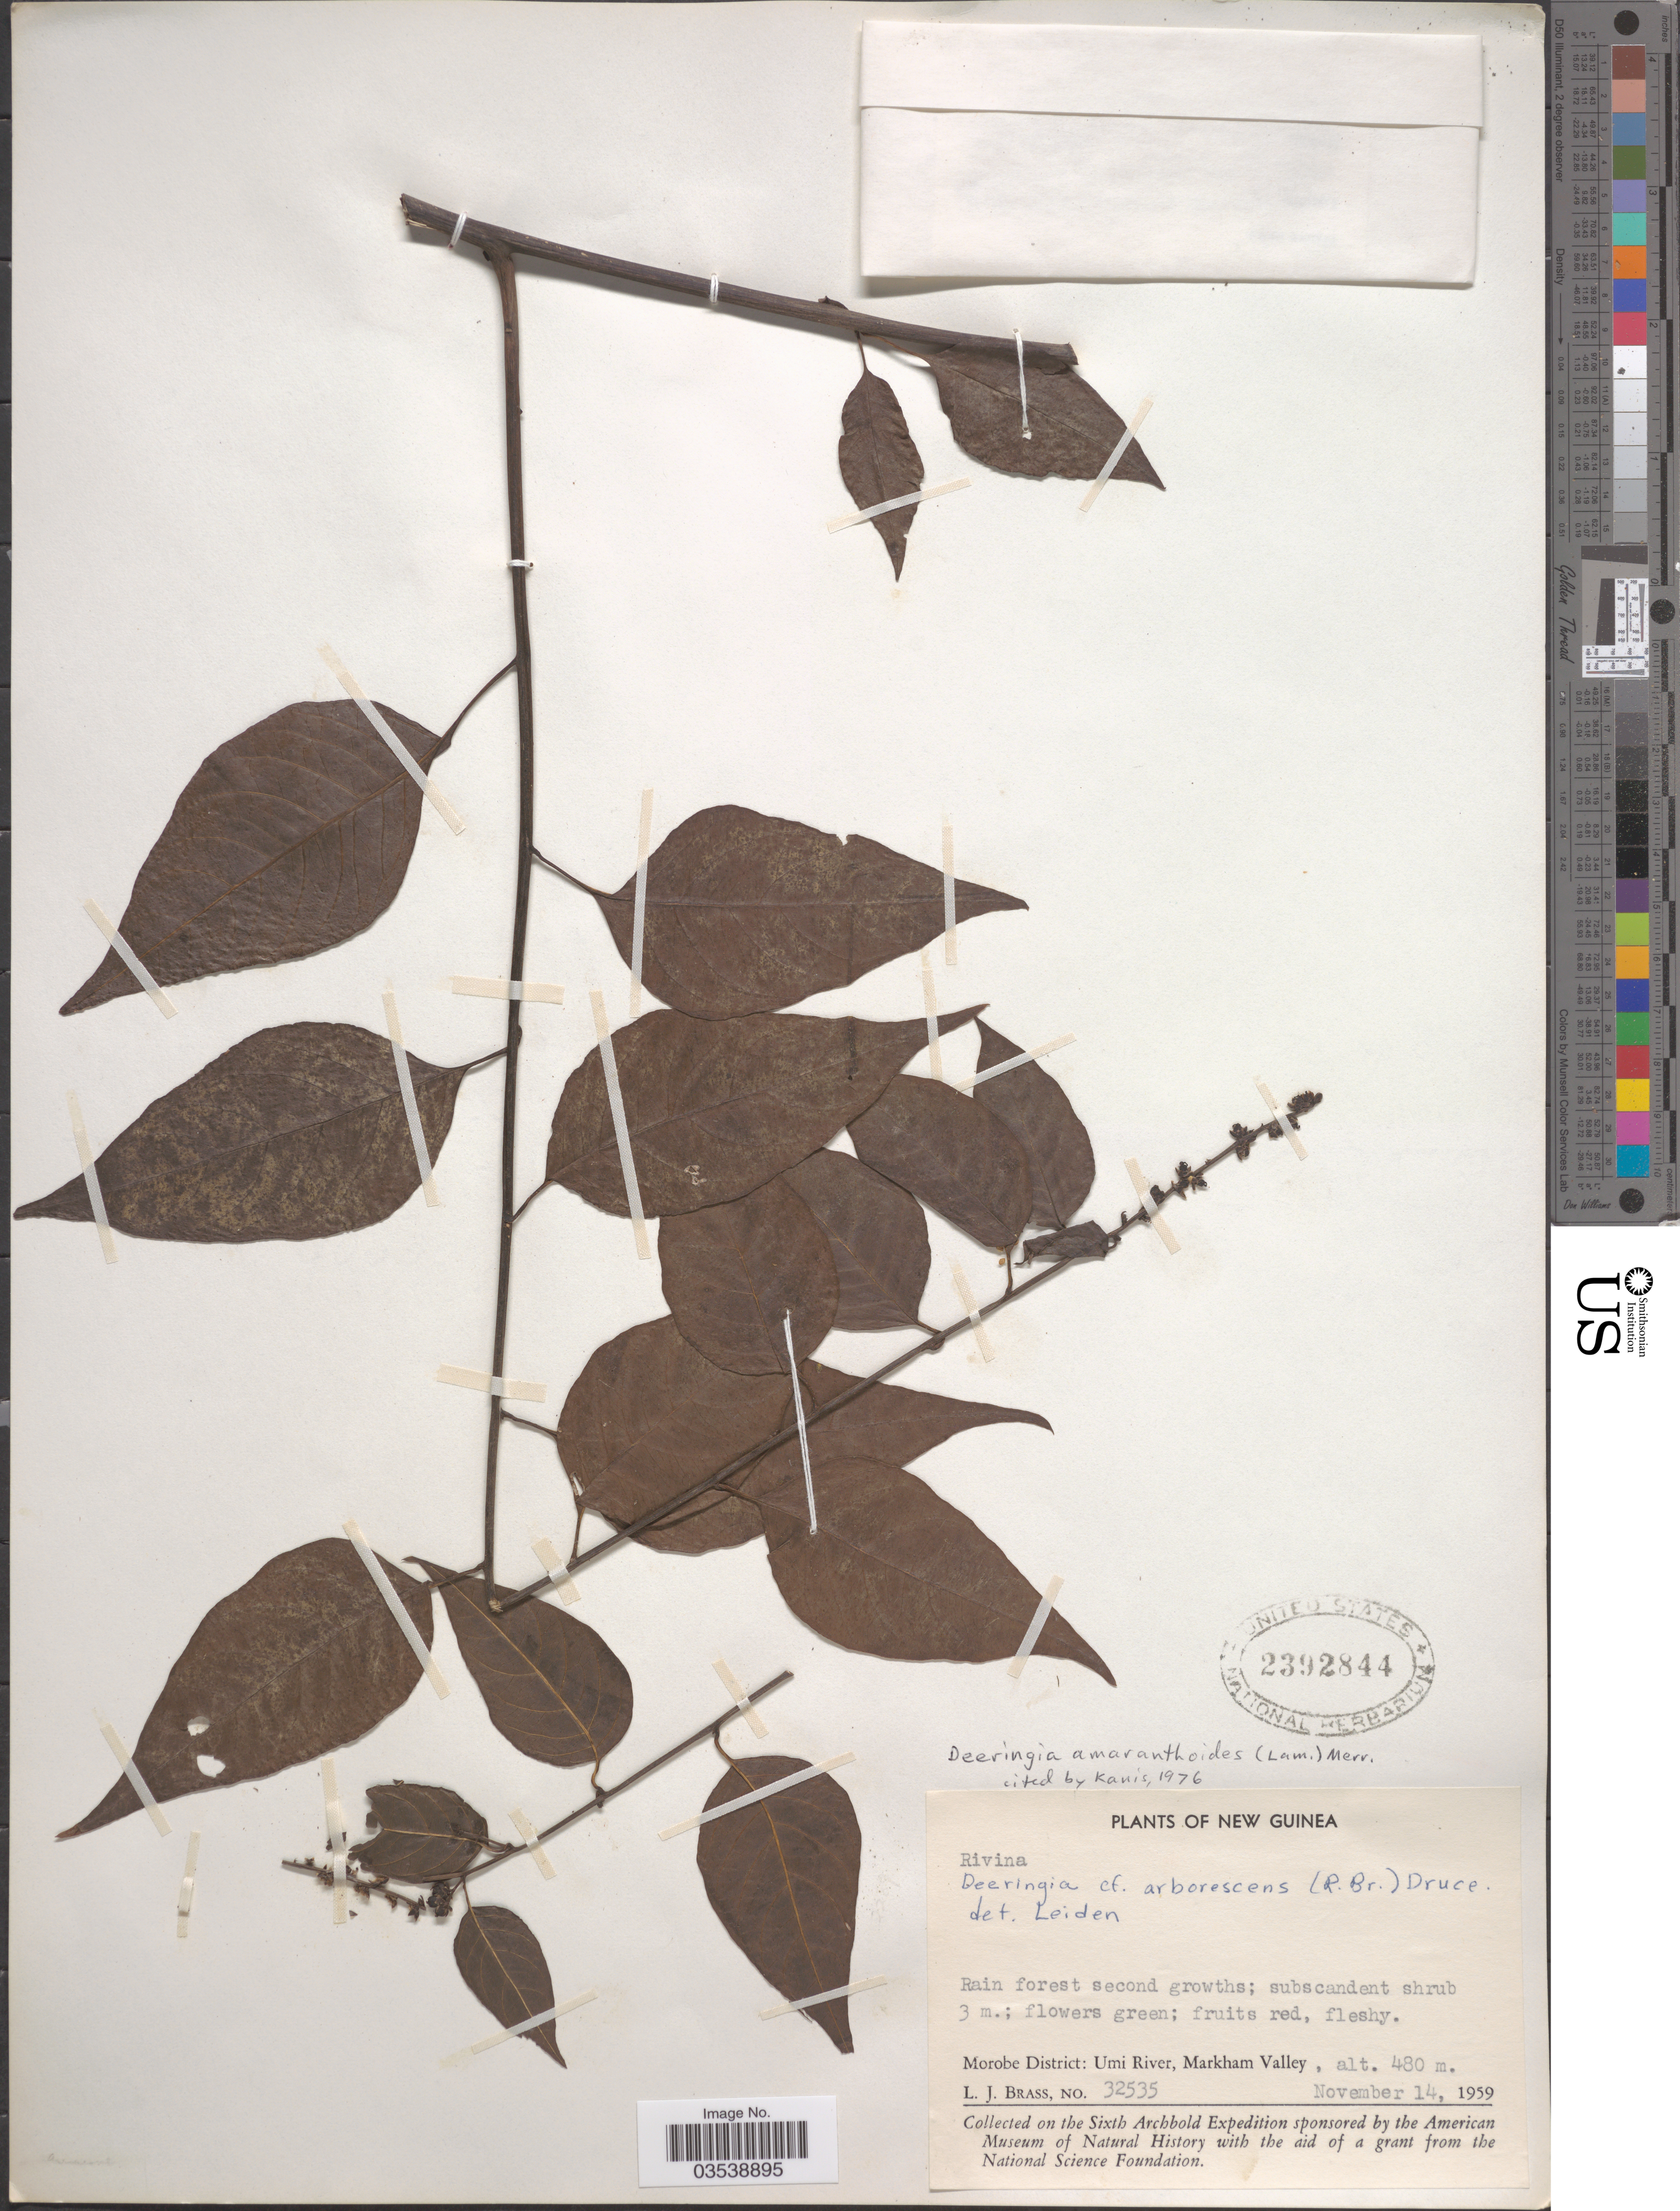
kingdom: Plantae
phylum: Tracheophyta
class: Magnoliopsida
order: Caryophyllales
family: Amaranthaceae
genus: Deeringia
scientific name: Deeringia amaranthoides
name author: (Lam.) Merr.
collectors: L. J. Brass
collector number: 32535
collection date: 1959-11-14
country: Papua New Guinea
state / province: Morobe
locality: New Guinea. Morobe District: Umi River, Markham Valley.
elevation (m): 480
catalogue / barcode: US 2392844